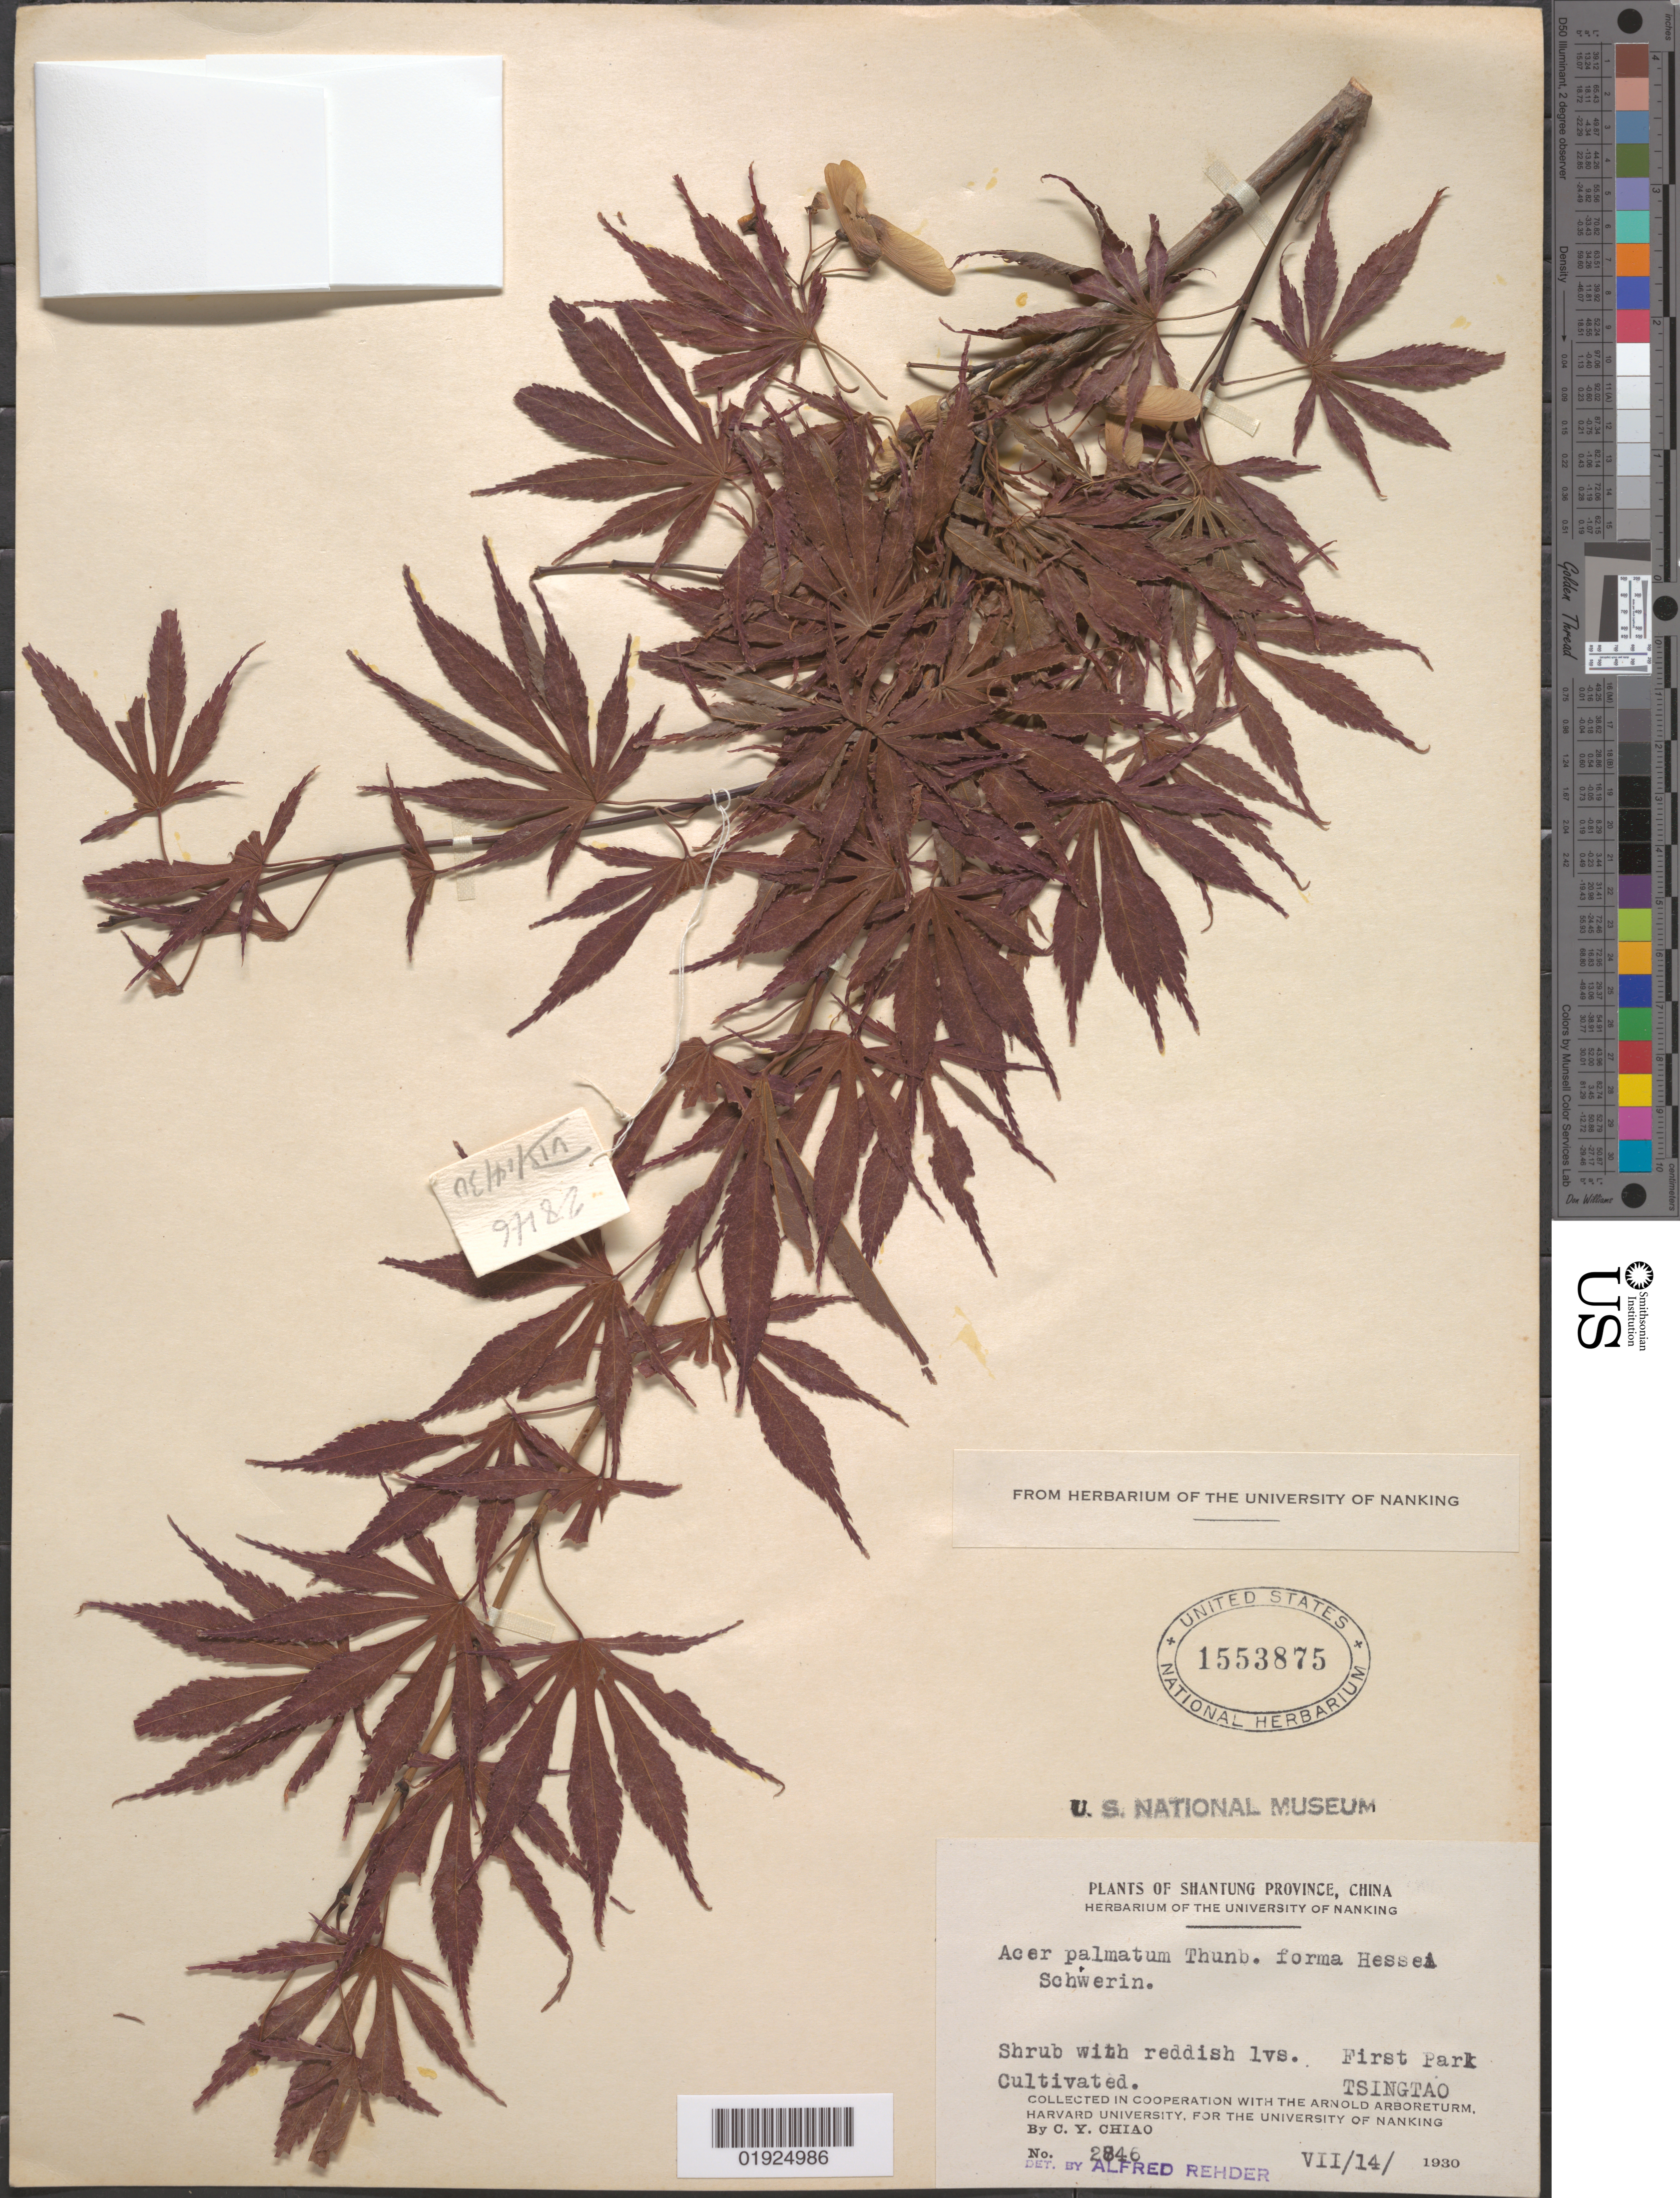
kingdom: Plantae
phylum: Tracheophyta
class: Magnoliopsida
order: Sapindales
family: Sapindaceae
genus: Acer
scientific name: Acer palmatum f. hessei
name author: Schwer.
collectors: C. Y. Chiao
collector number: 2846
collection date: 1930-07-14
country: China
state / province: Shandong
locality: Shantung [Shandong] Province, First Park. Tsingtao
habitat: Cultivated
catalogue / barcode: US 1553875